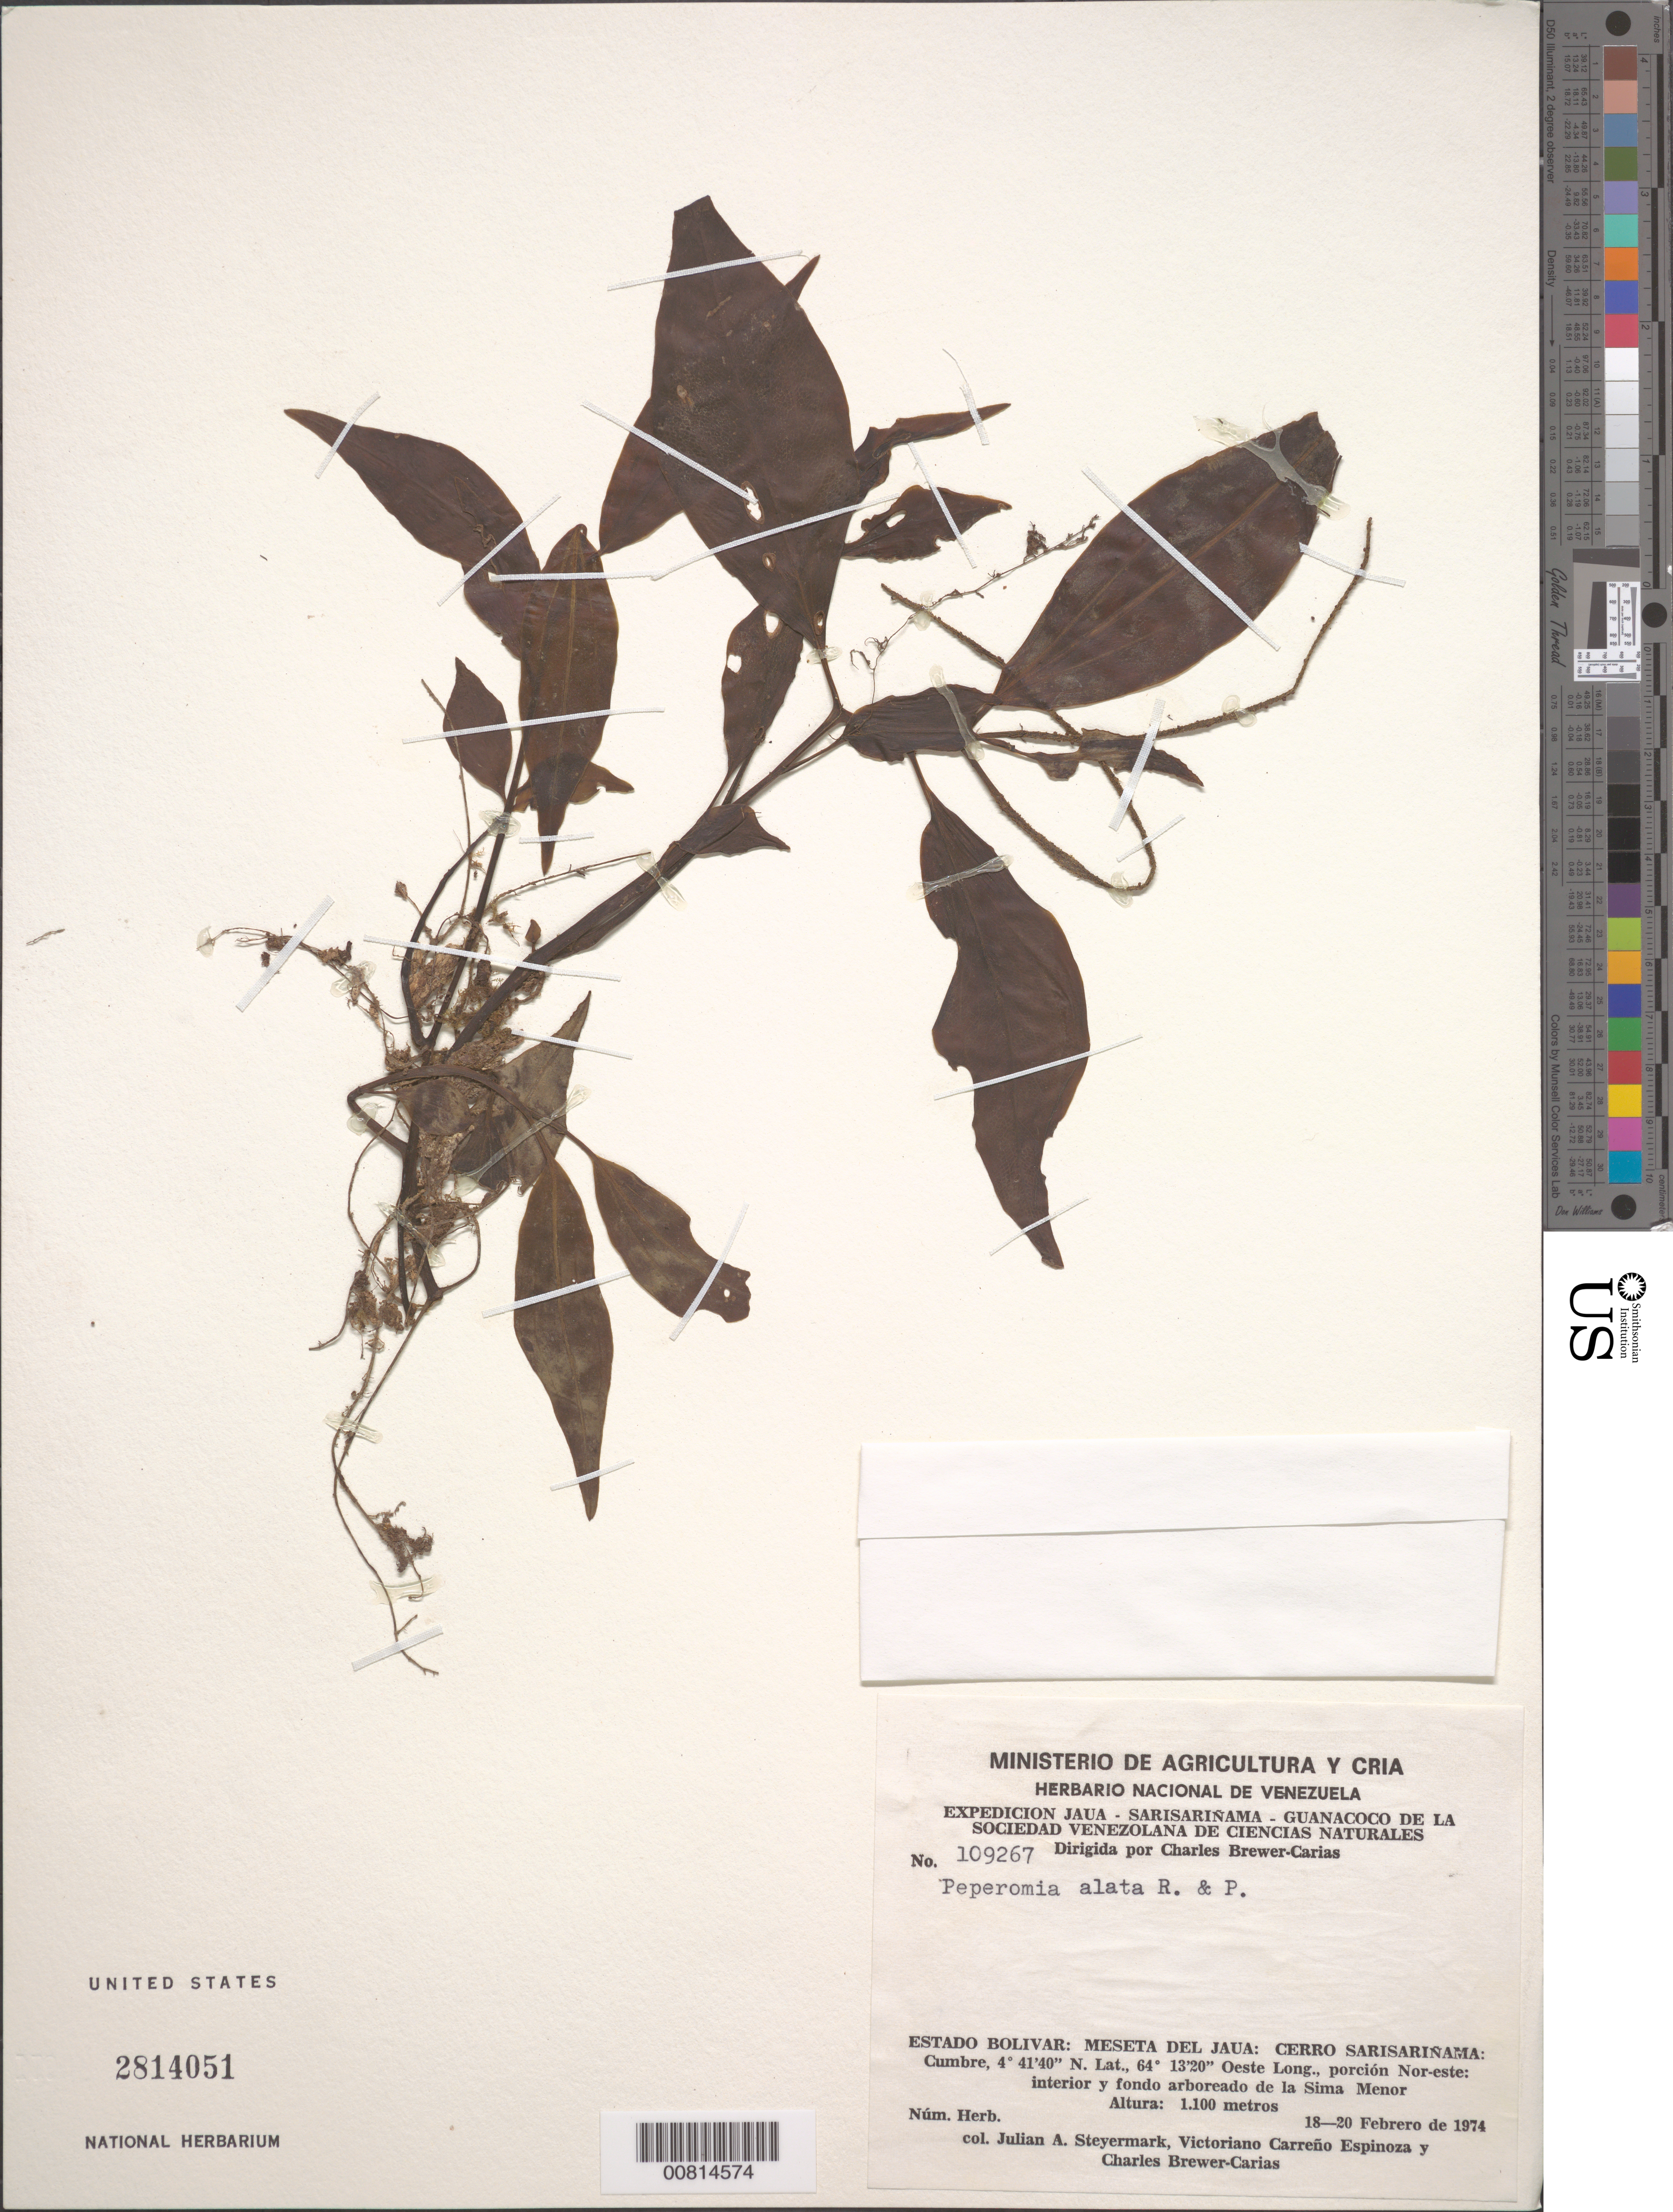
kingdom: Plantae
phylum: Tracheophyta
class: Magnoliopsida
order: Piperales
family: Piperaceae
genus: Peperomia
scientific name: Peperomia alata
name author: Ruiz & Pav.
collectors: J. Steyermark, V. Carreño E. & C. Brewer-Carias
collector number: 109267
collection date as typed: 18-Feb-74 to 20-Feb-74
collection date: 1974-02-18/1974-02-20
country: Venezuela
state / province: Bolívar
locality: Meseta del Jaua: Cerro Sarisariñama, summit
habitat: Summit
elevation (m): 1100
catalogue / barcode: US 2814051